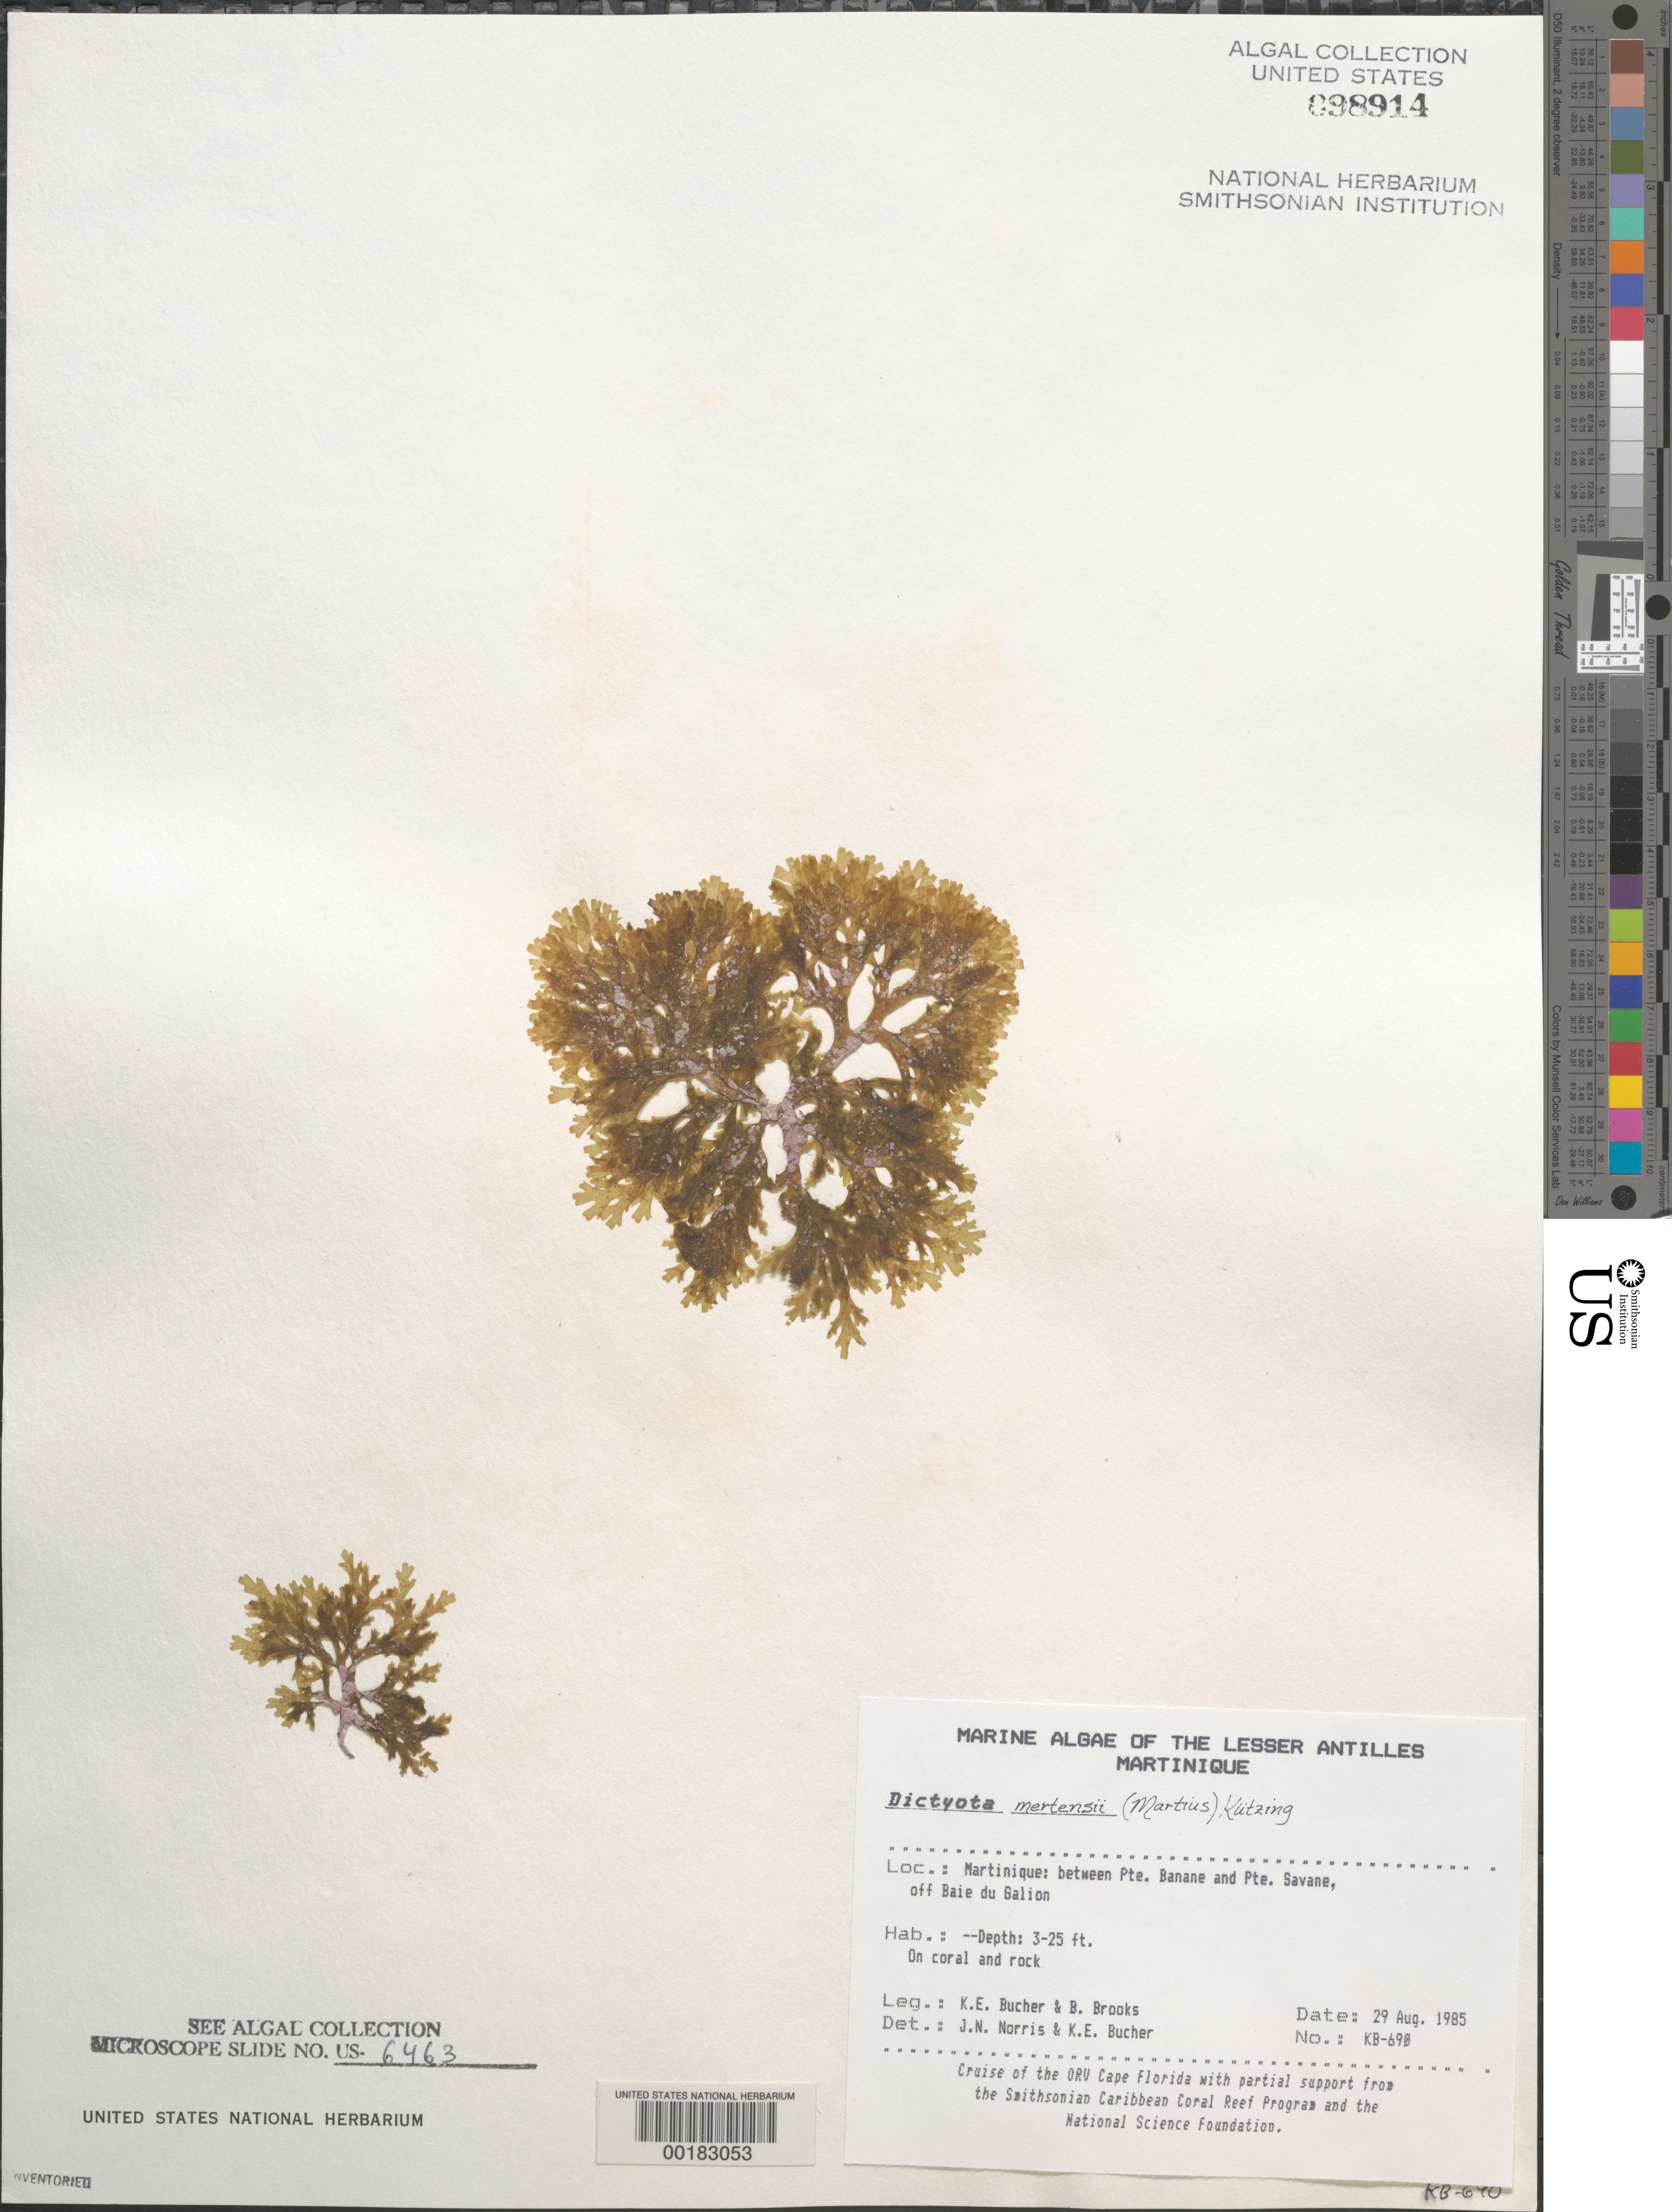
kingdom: Chromista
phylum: Ochrophyta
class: Phaeophyceae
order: Dictyotales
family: Dictyotaceae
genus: Dictyota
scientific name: Dictyota mertensii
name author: (C. Mart.) Kütz.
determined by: Norris, J. N.; Bucher, K. E.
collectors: K. E. Bucher & B. Brooks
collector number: Kb-690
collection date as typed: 29 Aug 1985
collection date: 1985-08-29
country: Martinique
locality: Between Pointe Banane and Pointe Savane, off Baie du Galion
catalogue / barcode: US 98914